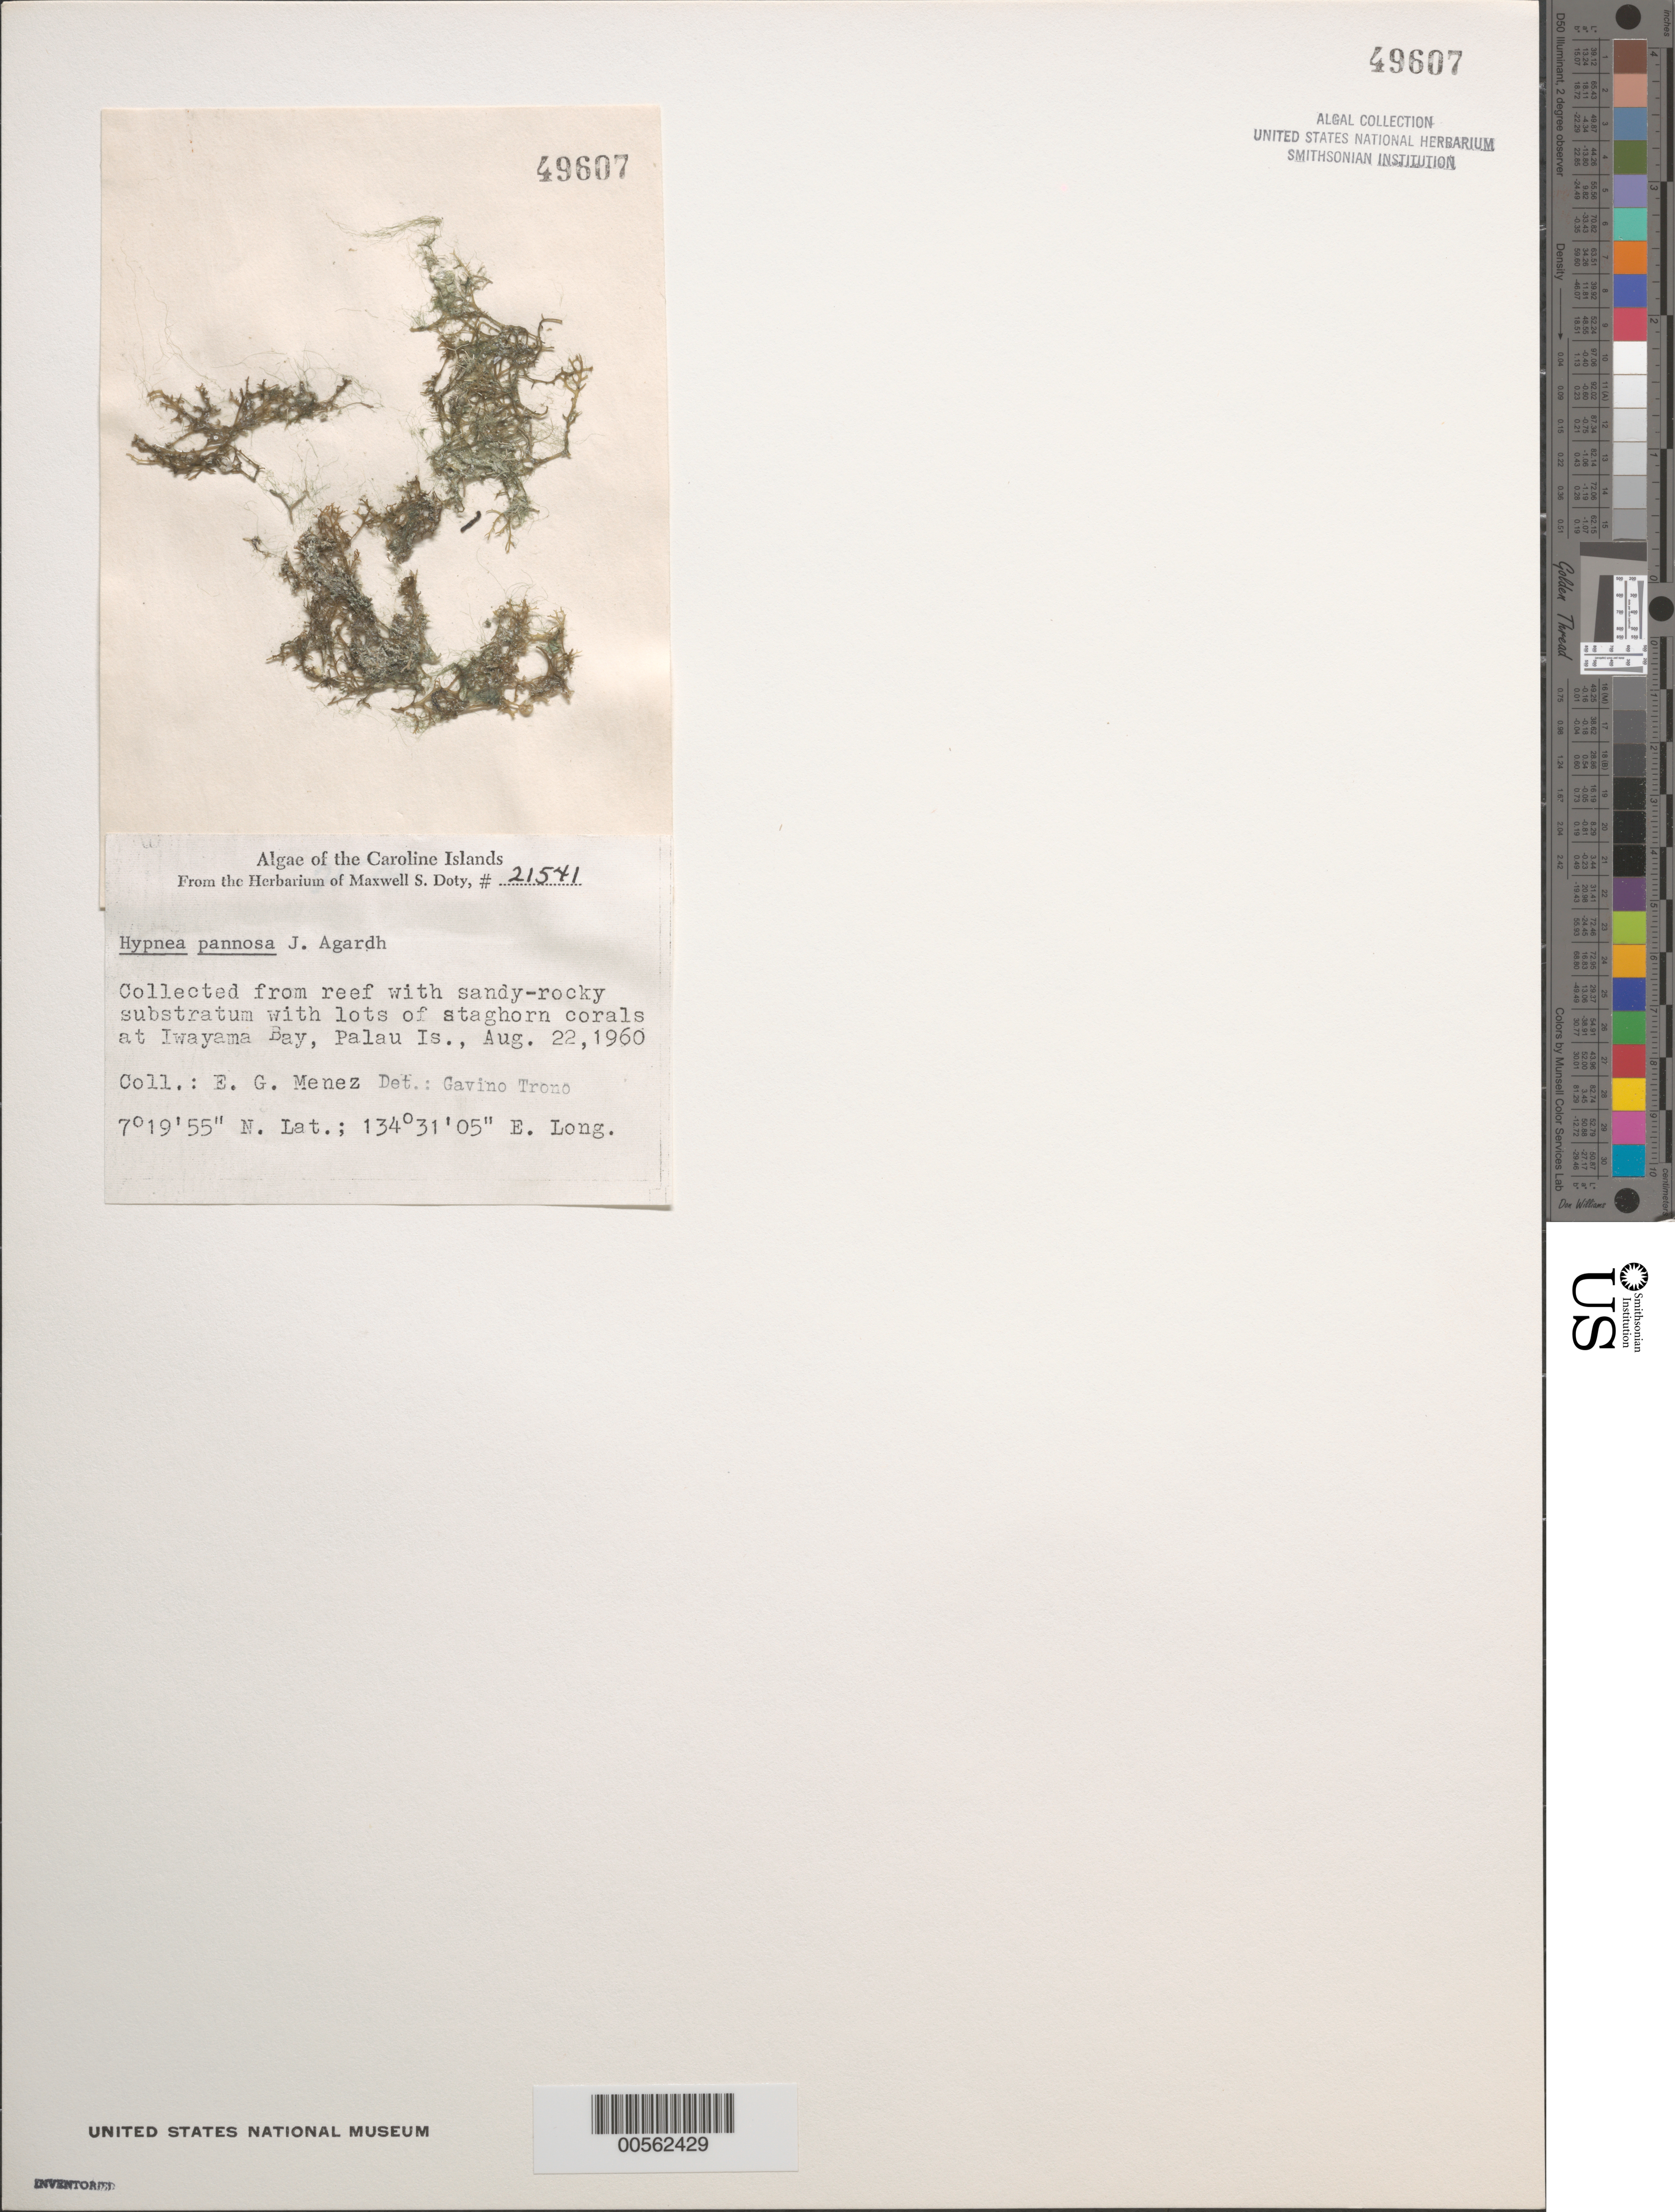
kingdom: Plantae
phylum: Rhodophyta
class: Florideophyceae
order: Gigartinales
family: Cystocloniaceae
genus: Hypnea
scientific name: Hypnea pannosa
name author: J. Agardh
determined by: Trono, Gavino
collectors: Meñez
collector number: MSD 21541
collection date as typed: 22 Aug 1960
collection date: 1960-08-22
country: Palau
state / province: Koror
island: Oreor (Koror)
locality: Iwayama Bay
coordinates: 7 19' 55" N, 134 31' 05" E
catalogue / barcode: US 49607